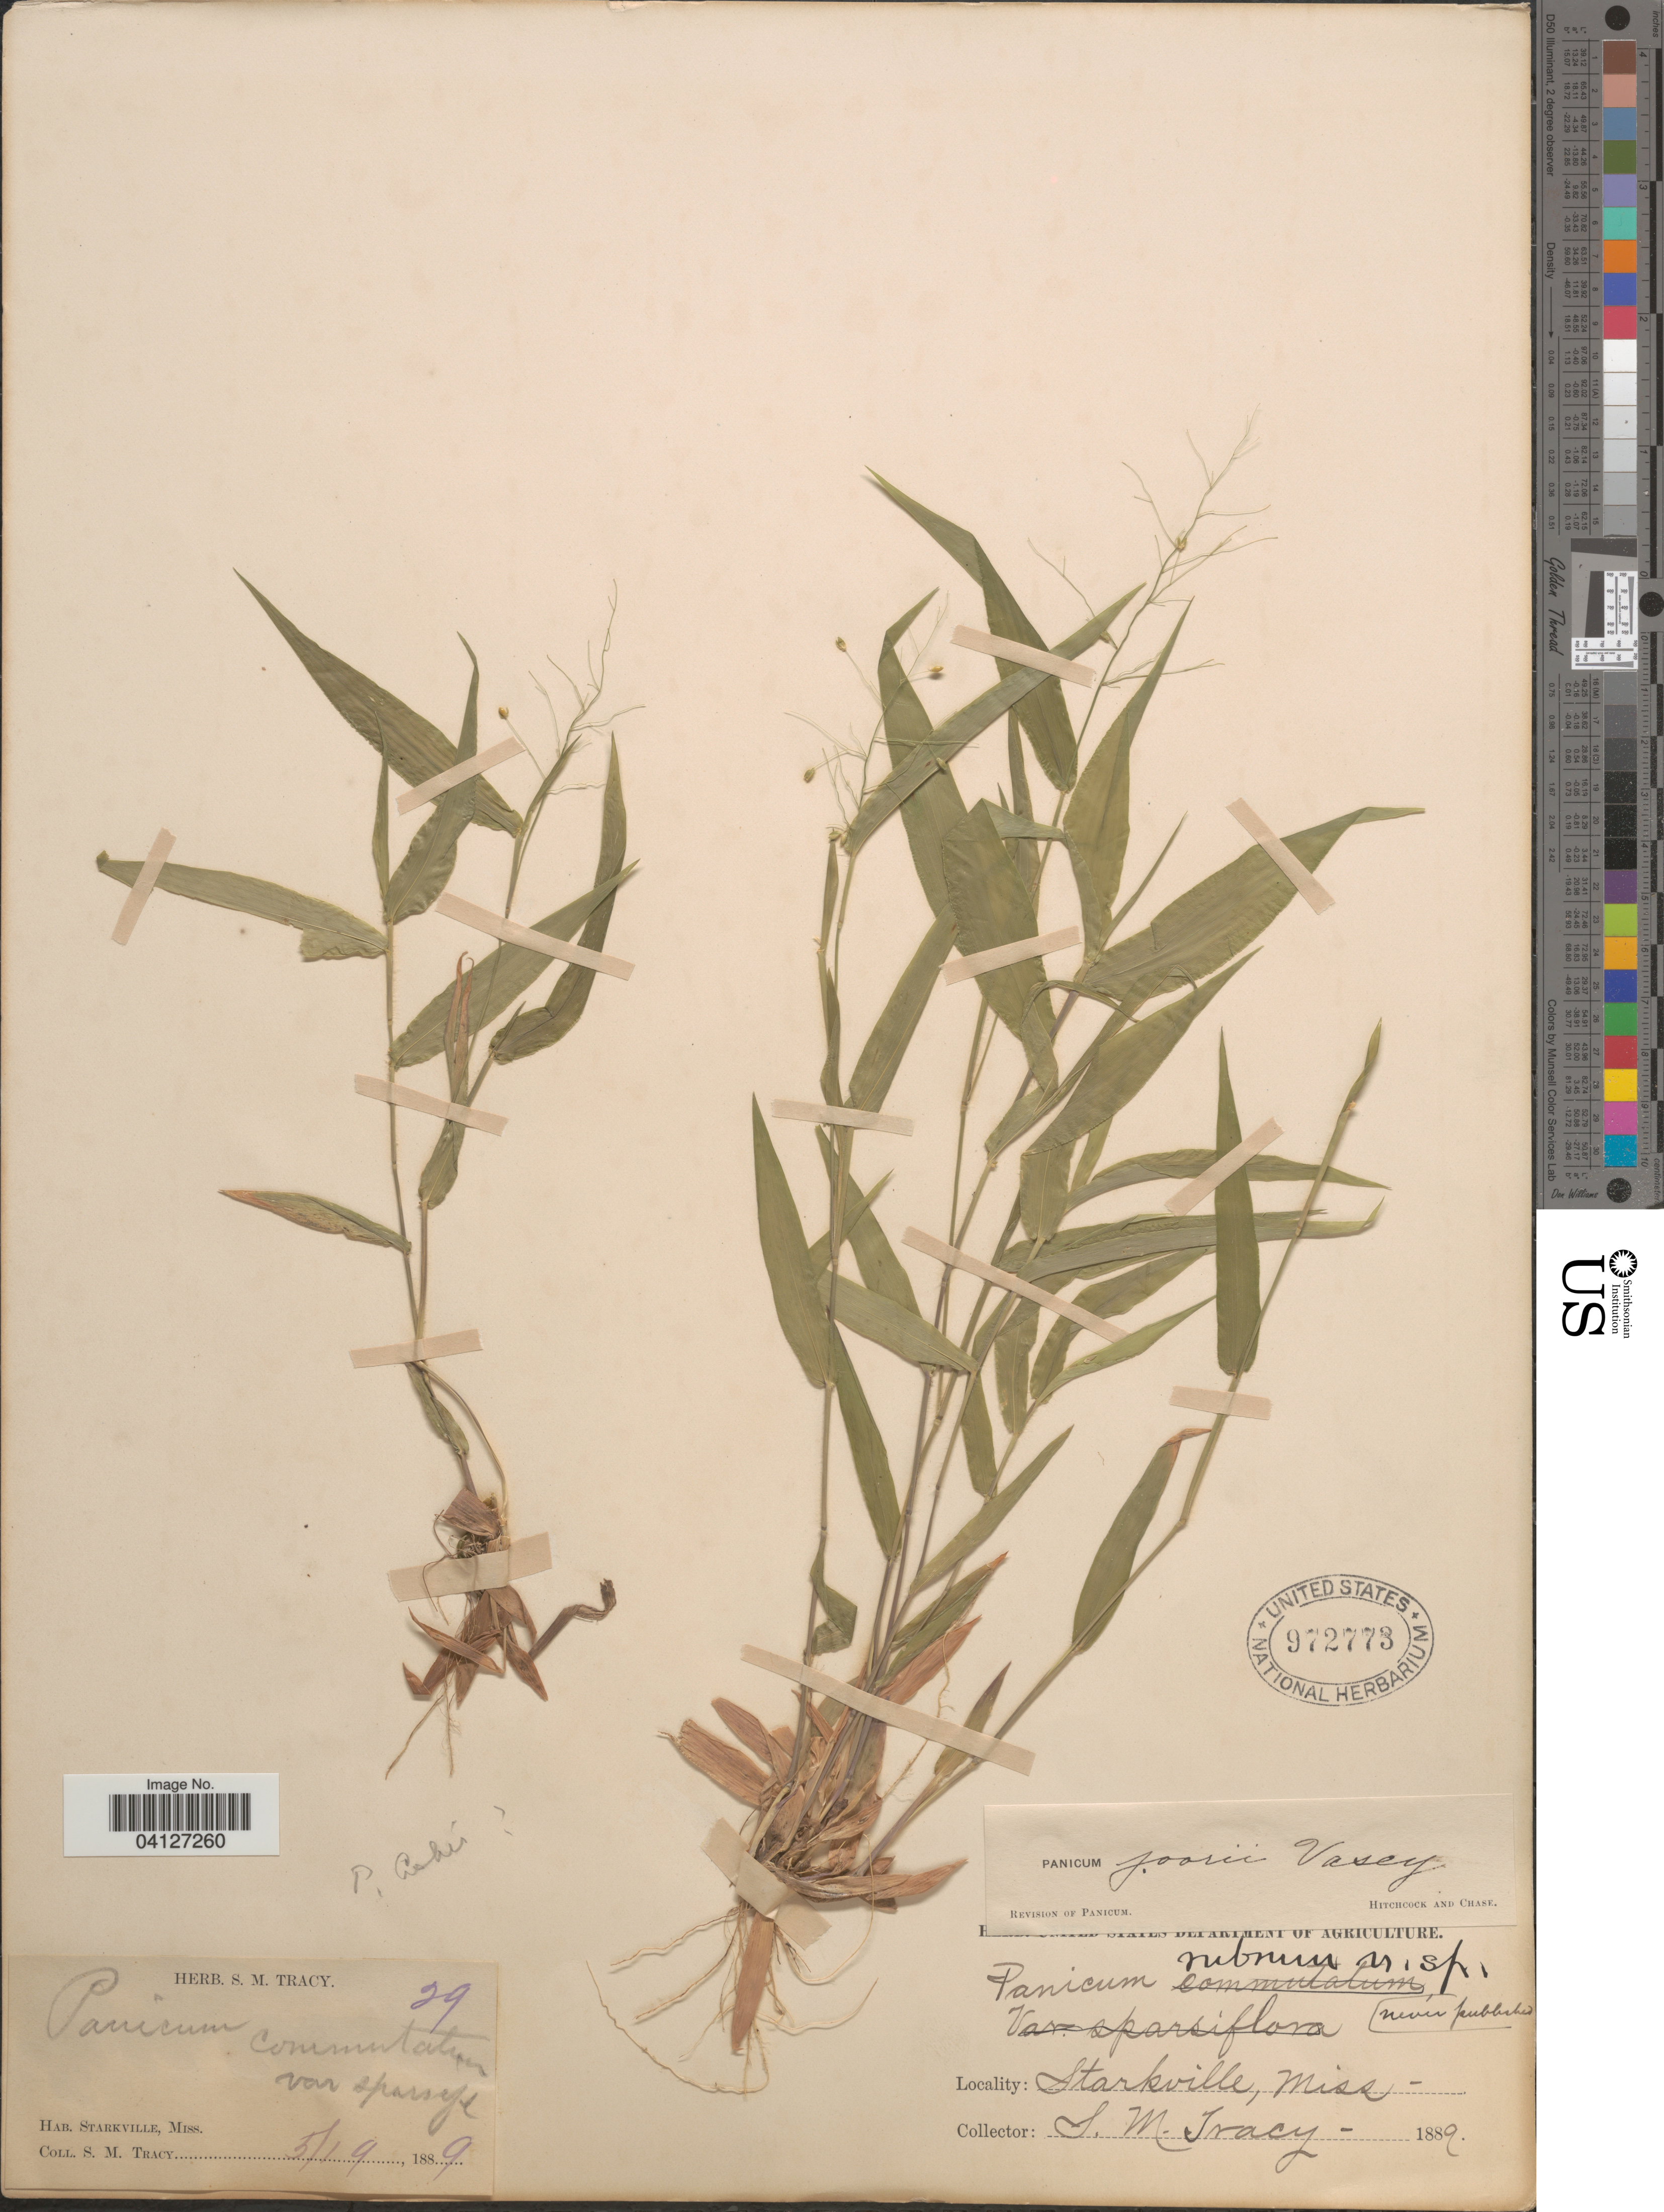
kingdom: Plantae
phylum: Tracheophyta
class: Liliopsida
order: Poales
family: Poaceae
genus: Panicum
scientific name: Panicum joorii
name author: Vasey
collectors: S. M. Tracy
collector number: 29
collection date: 1889-05-19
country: United States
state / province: Mississippi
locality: Starkville.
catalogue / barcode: US 972773